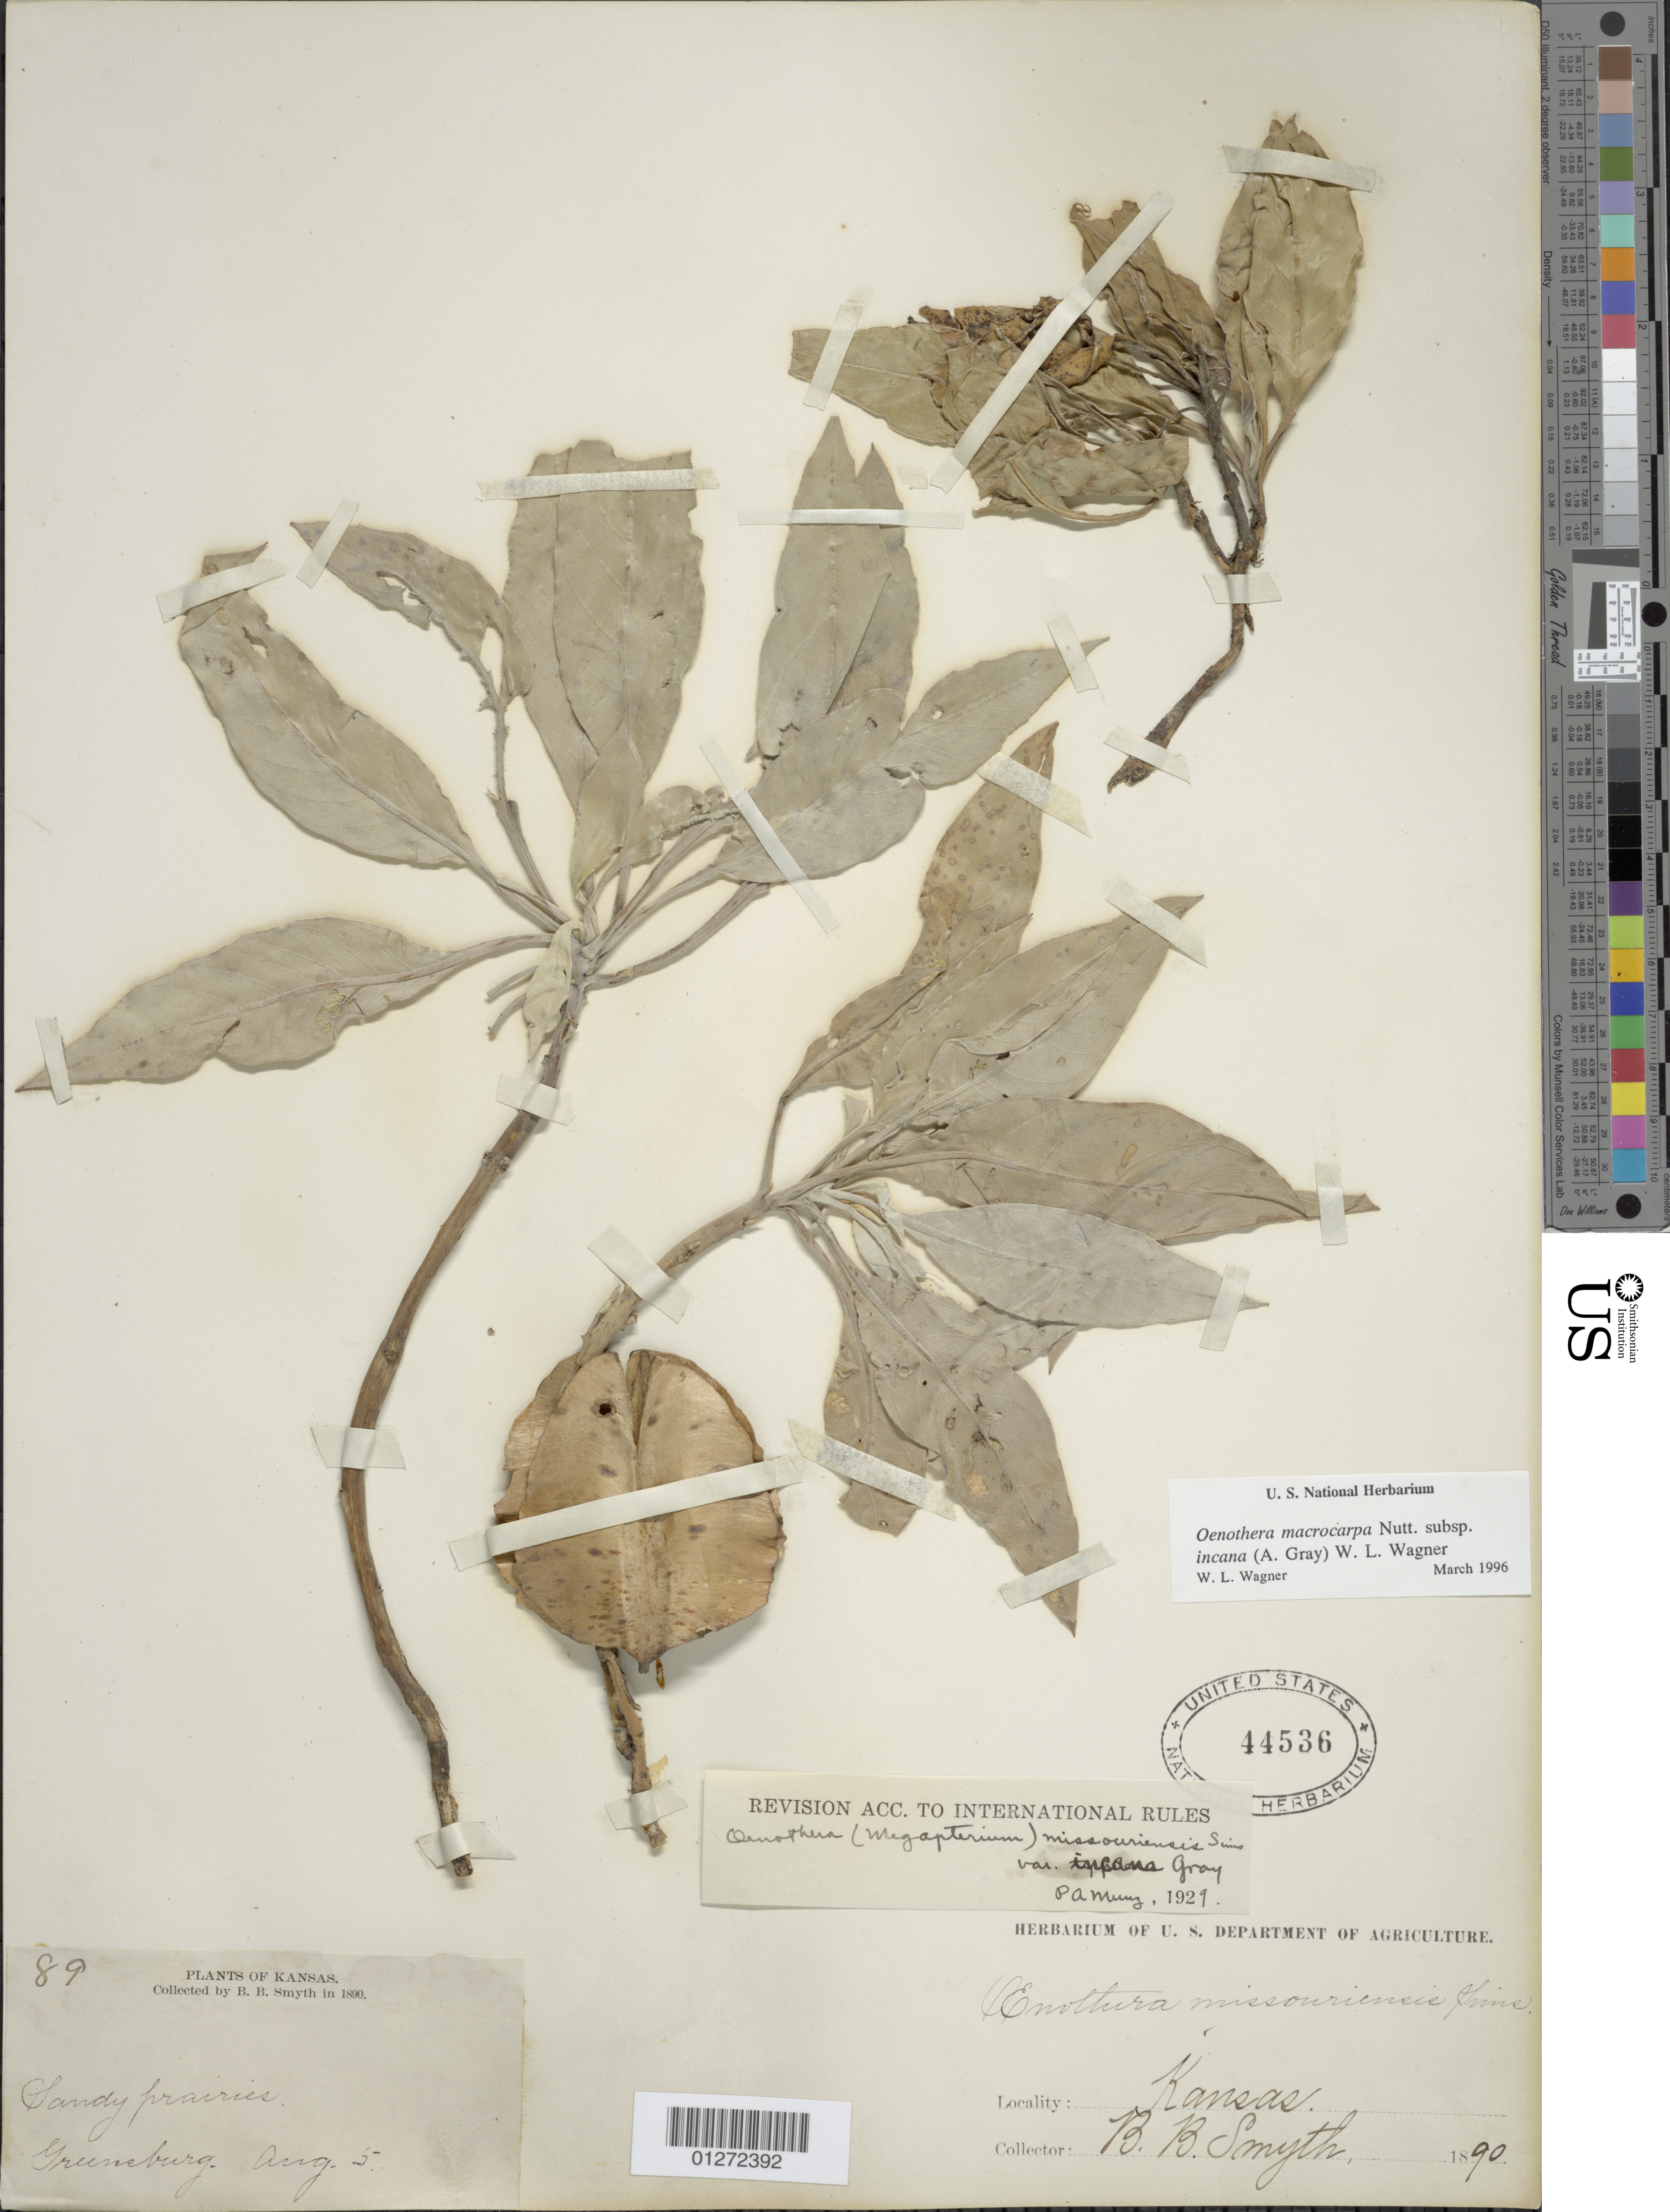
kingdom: Plantae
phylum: Tracheophyta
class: Magnoliopsida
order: Myrtales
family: Onagraceae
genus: Oenothera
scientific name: Oenothera macrocarpa subsp. incana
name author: (A. Gray) W.L. Wagner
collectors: B. Smyth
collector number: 89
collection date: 1890-08-05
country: United States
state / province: Kansas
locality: Greensburg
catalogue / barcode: US 44536